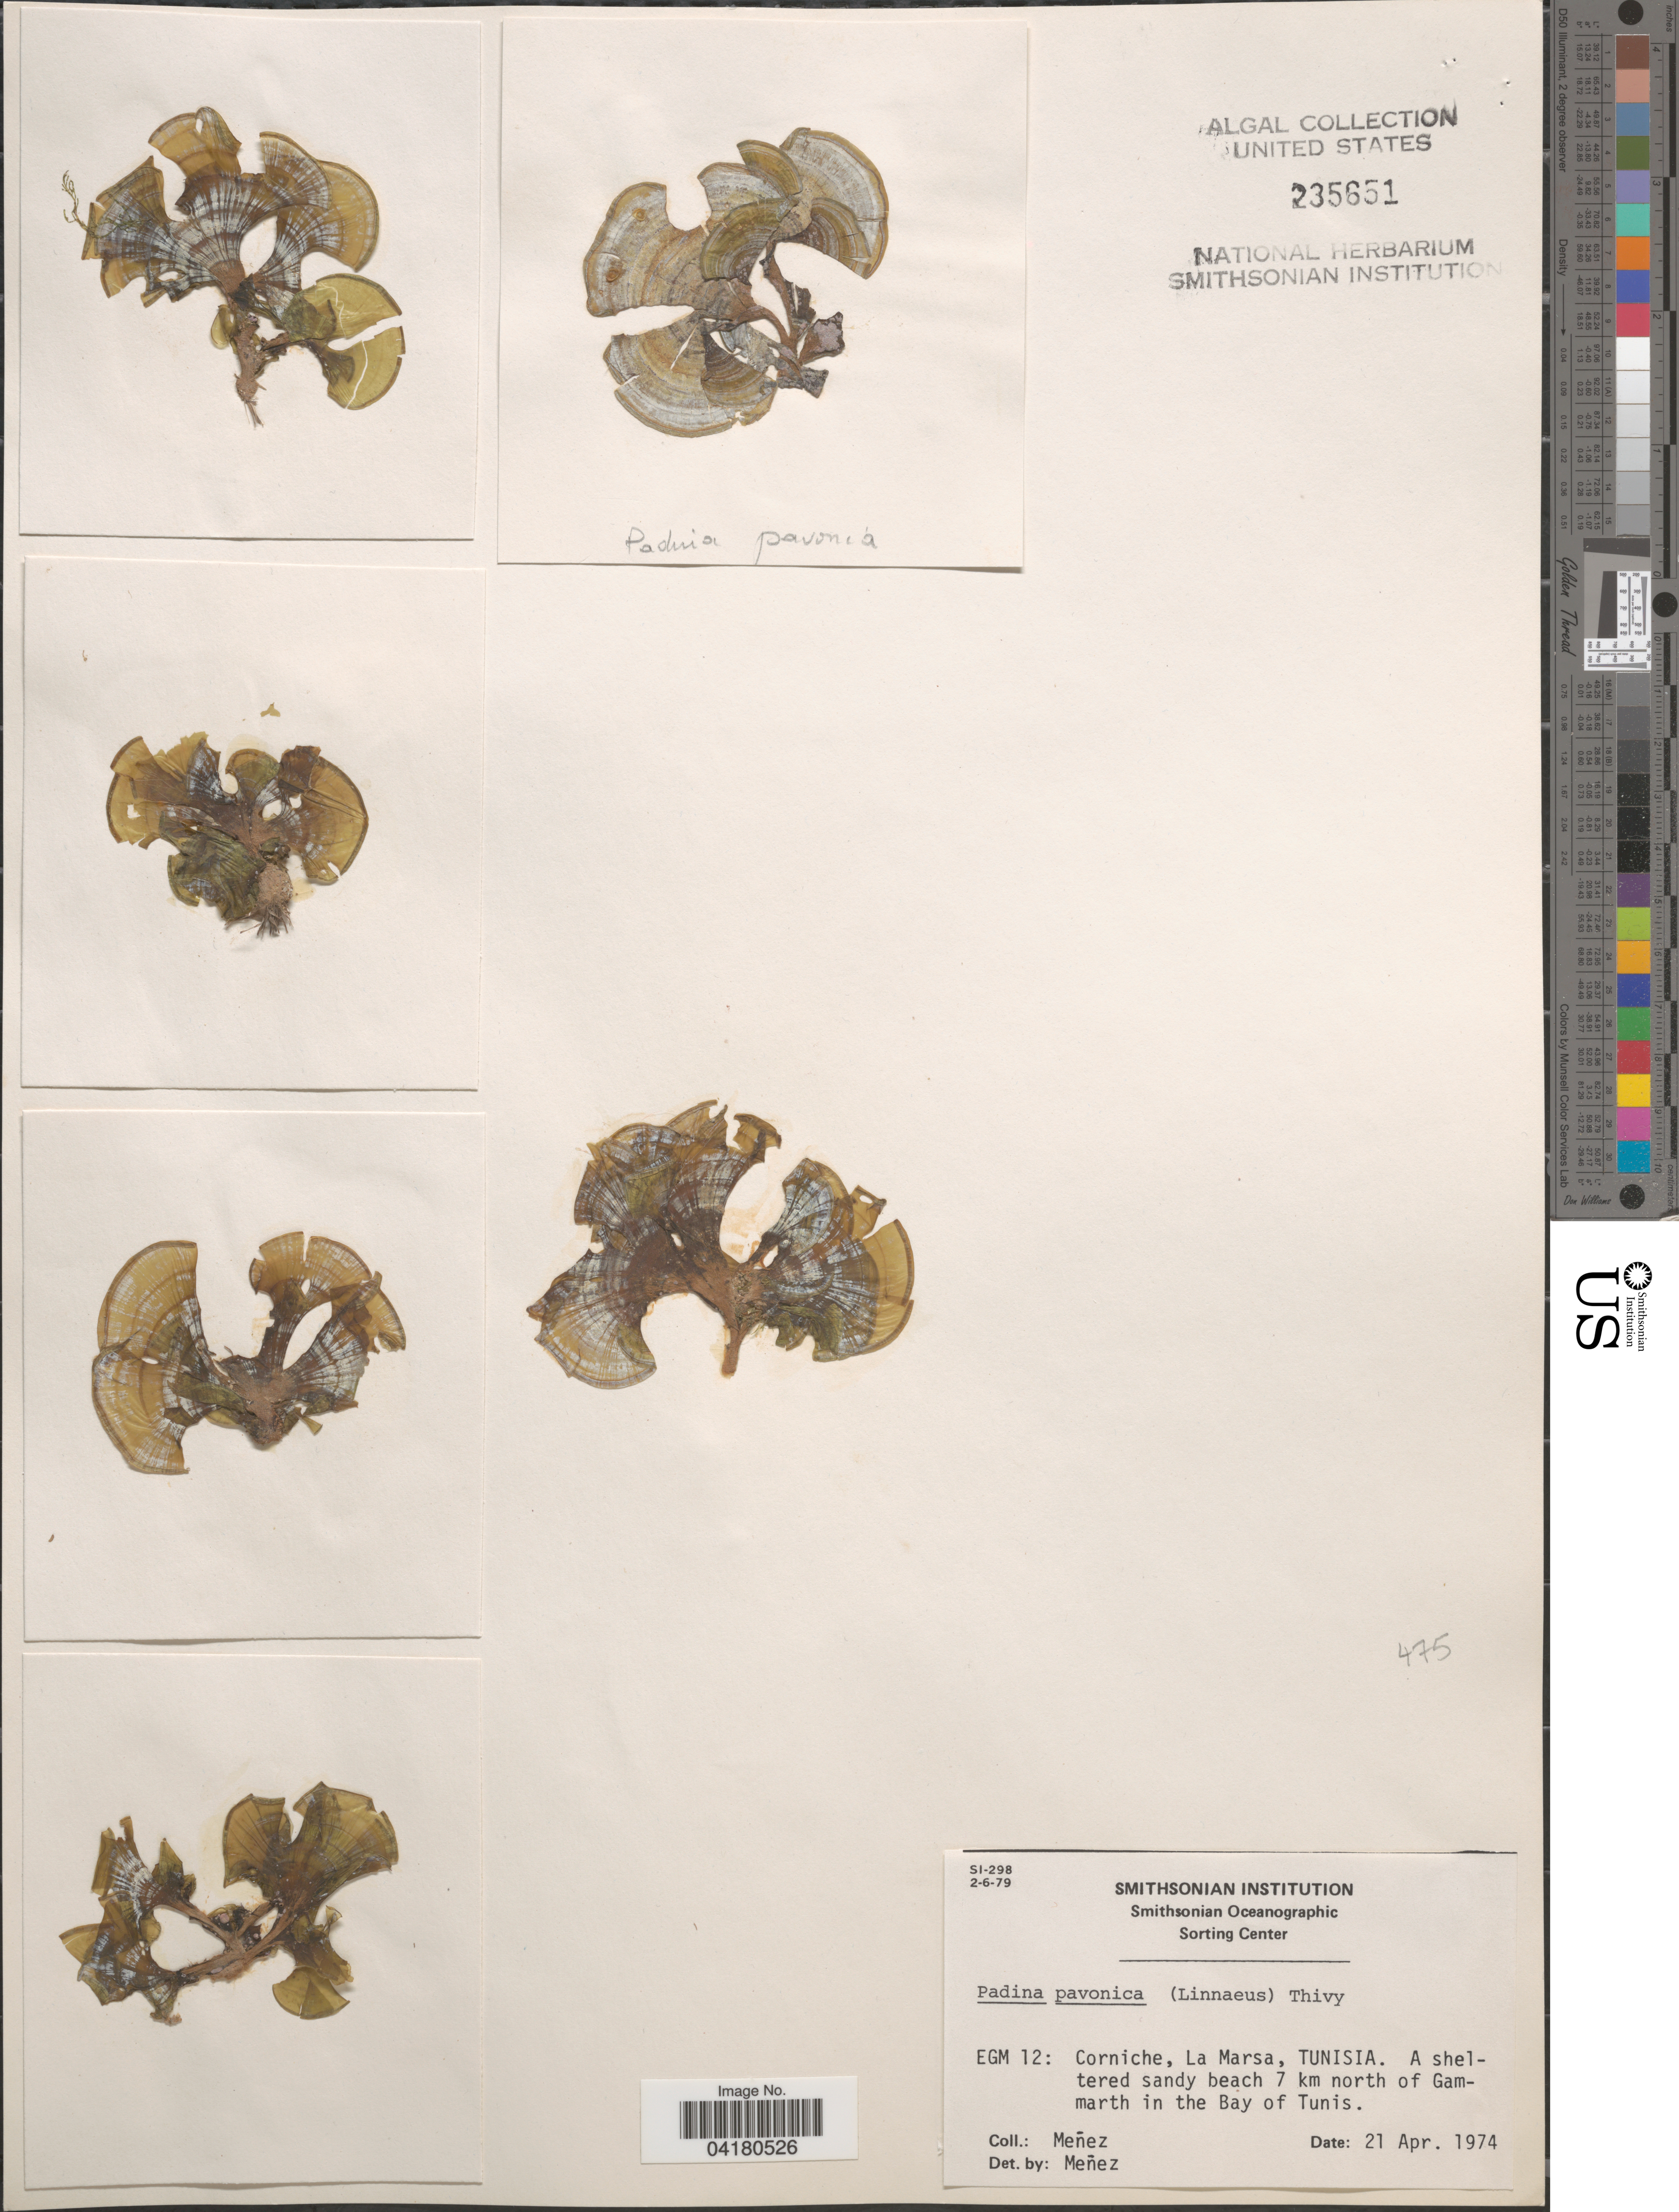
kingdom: Chromista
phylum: Ochrophyta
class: Phaeophyceae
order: Dictyotales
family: Dictyotaceae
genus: Padina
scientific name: Padina pavonica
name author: (L.) Thivy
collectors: Menez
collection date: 1974-04-21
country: Tunisia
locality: EGM 12: Corniche, La Marsa, Tunisia. A sheltered sandy beach 7 km north of Gammarth in the Bay of Tunis.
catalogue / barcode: US 235651